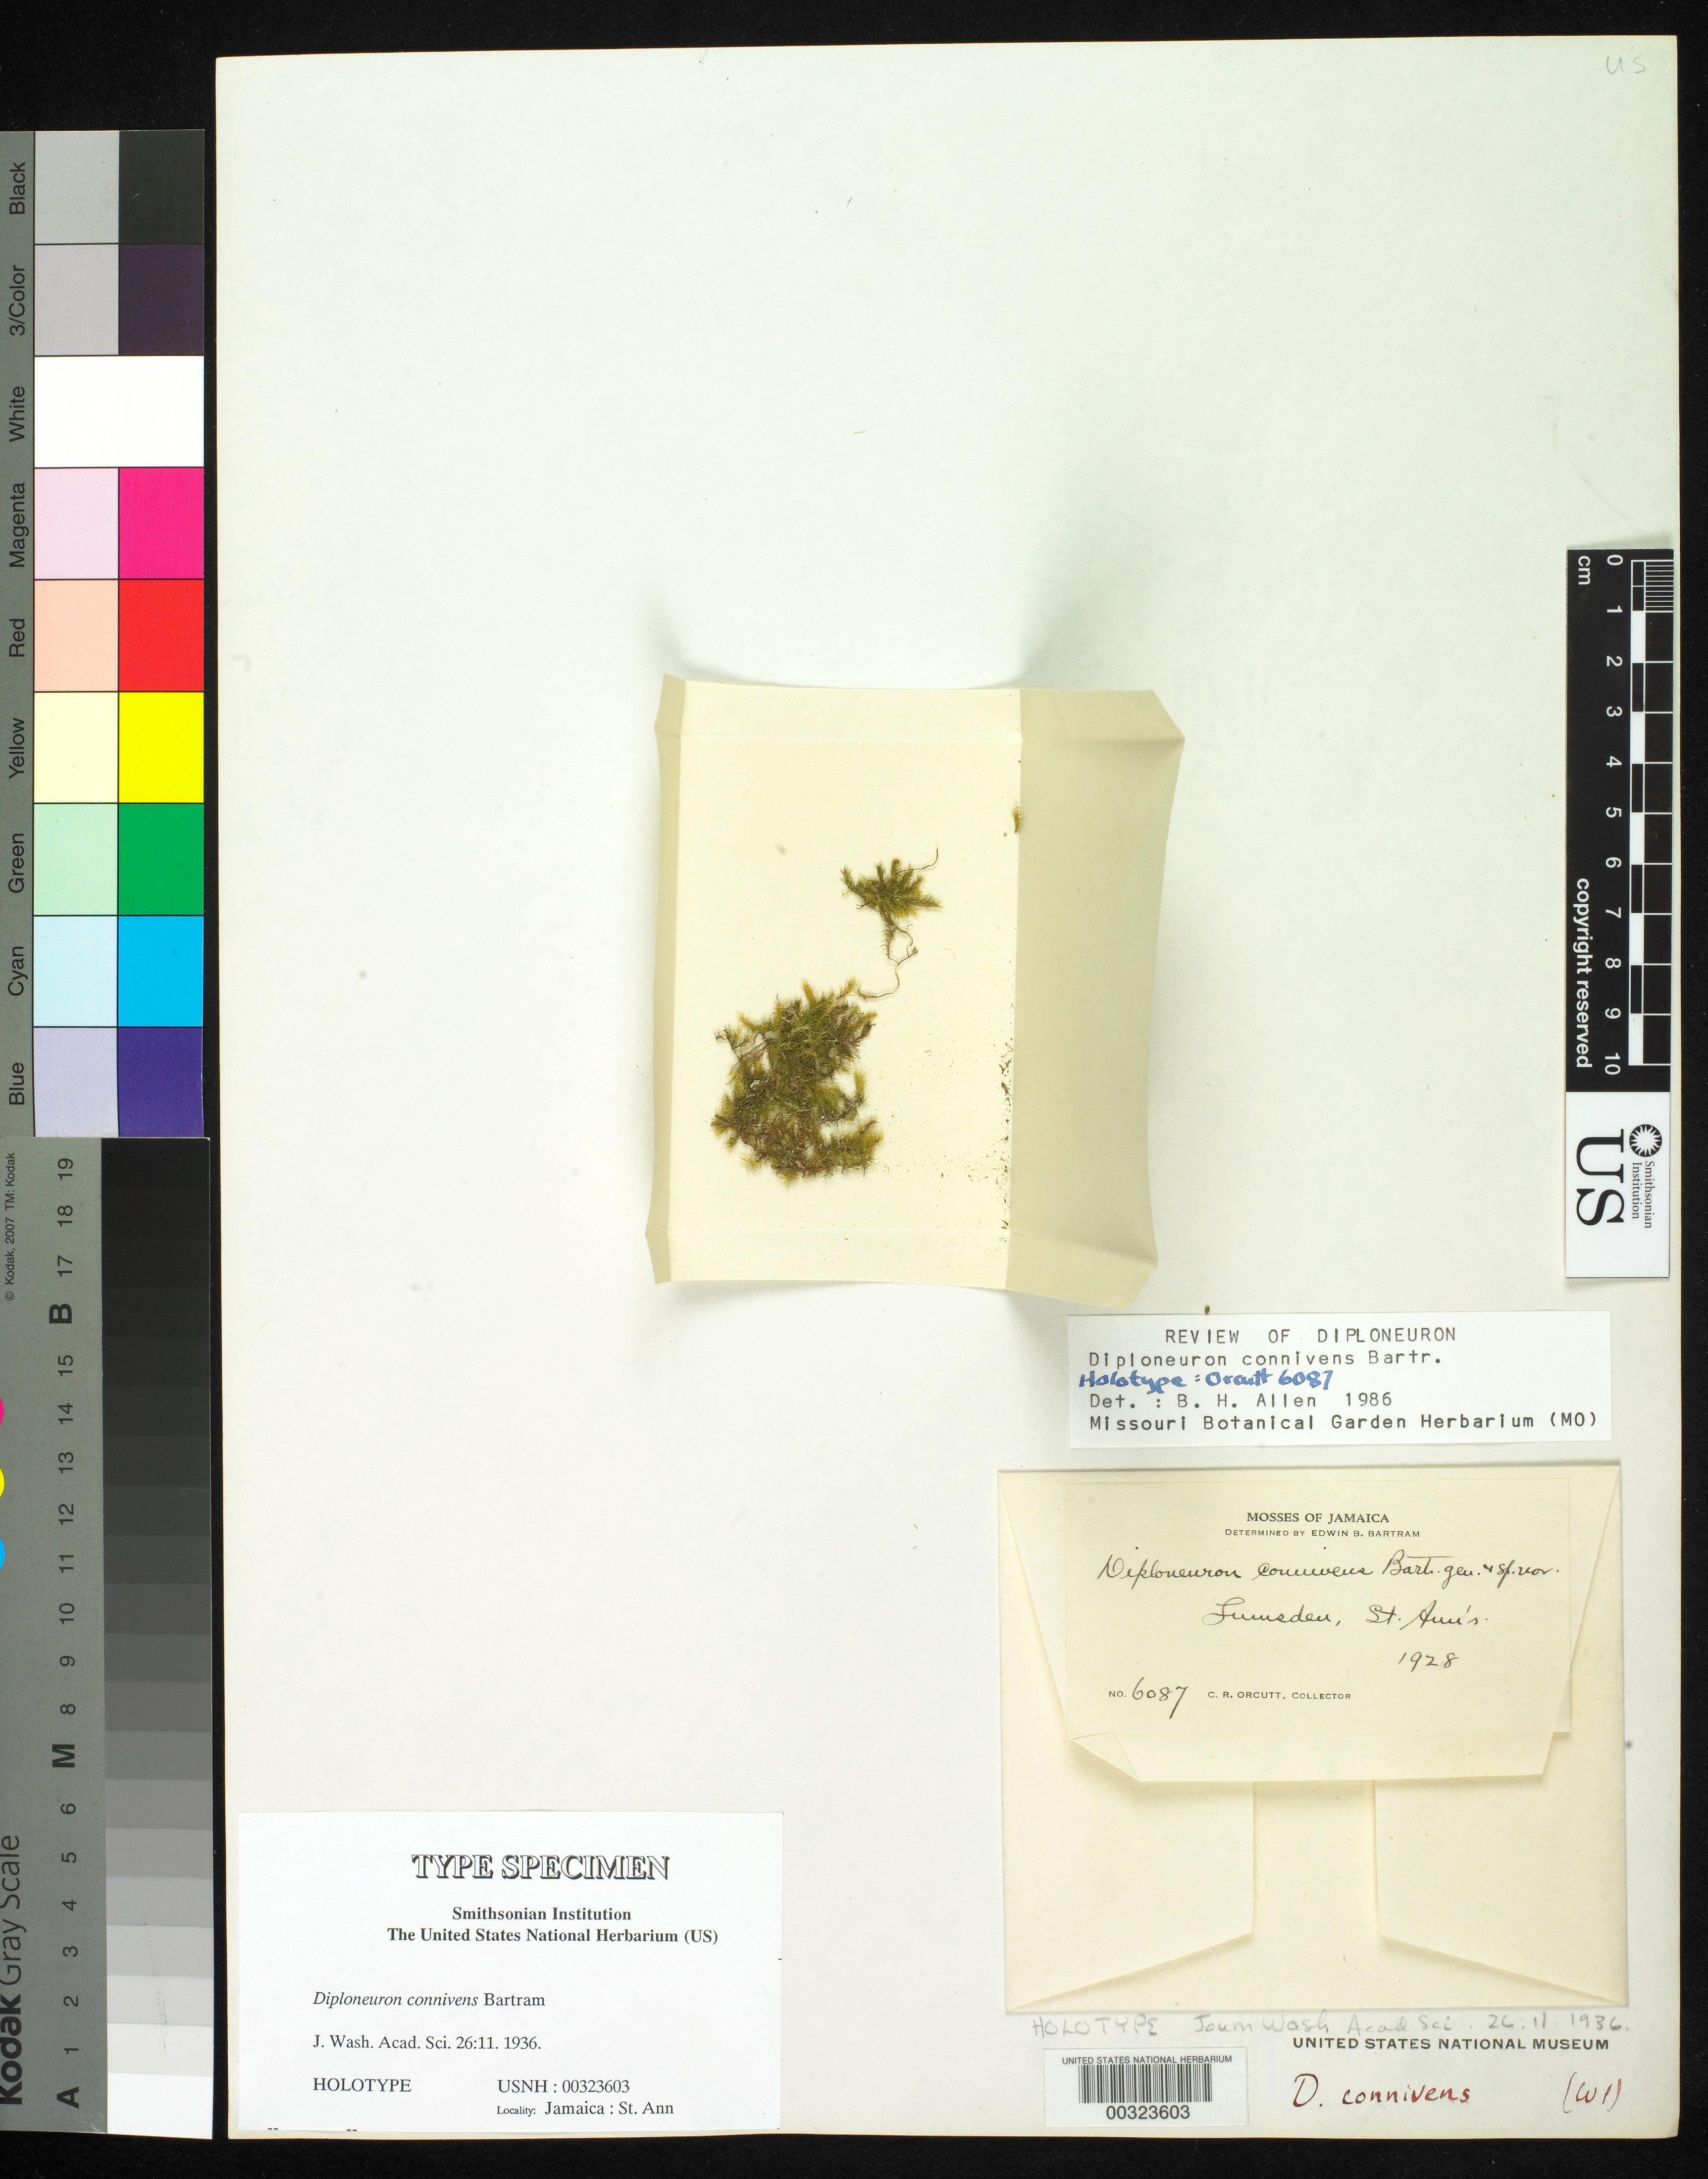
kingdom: Plantae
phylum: Bryophyta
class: Bryopsida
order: Hookeriales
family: Pilotrichaceae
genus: Diploneuron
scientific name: Diploneuron connivens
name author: E.B. Bartram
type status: Holotype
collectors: C. R. Orcutt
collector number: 6087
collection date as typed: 1928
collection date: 1928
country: Jamaica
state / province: Saint Ann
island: Greater Antilles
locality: Lumsden.